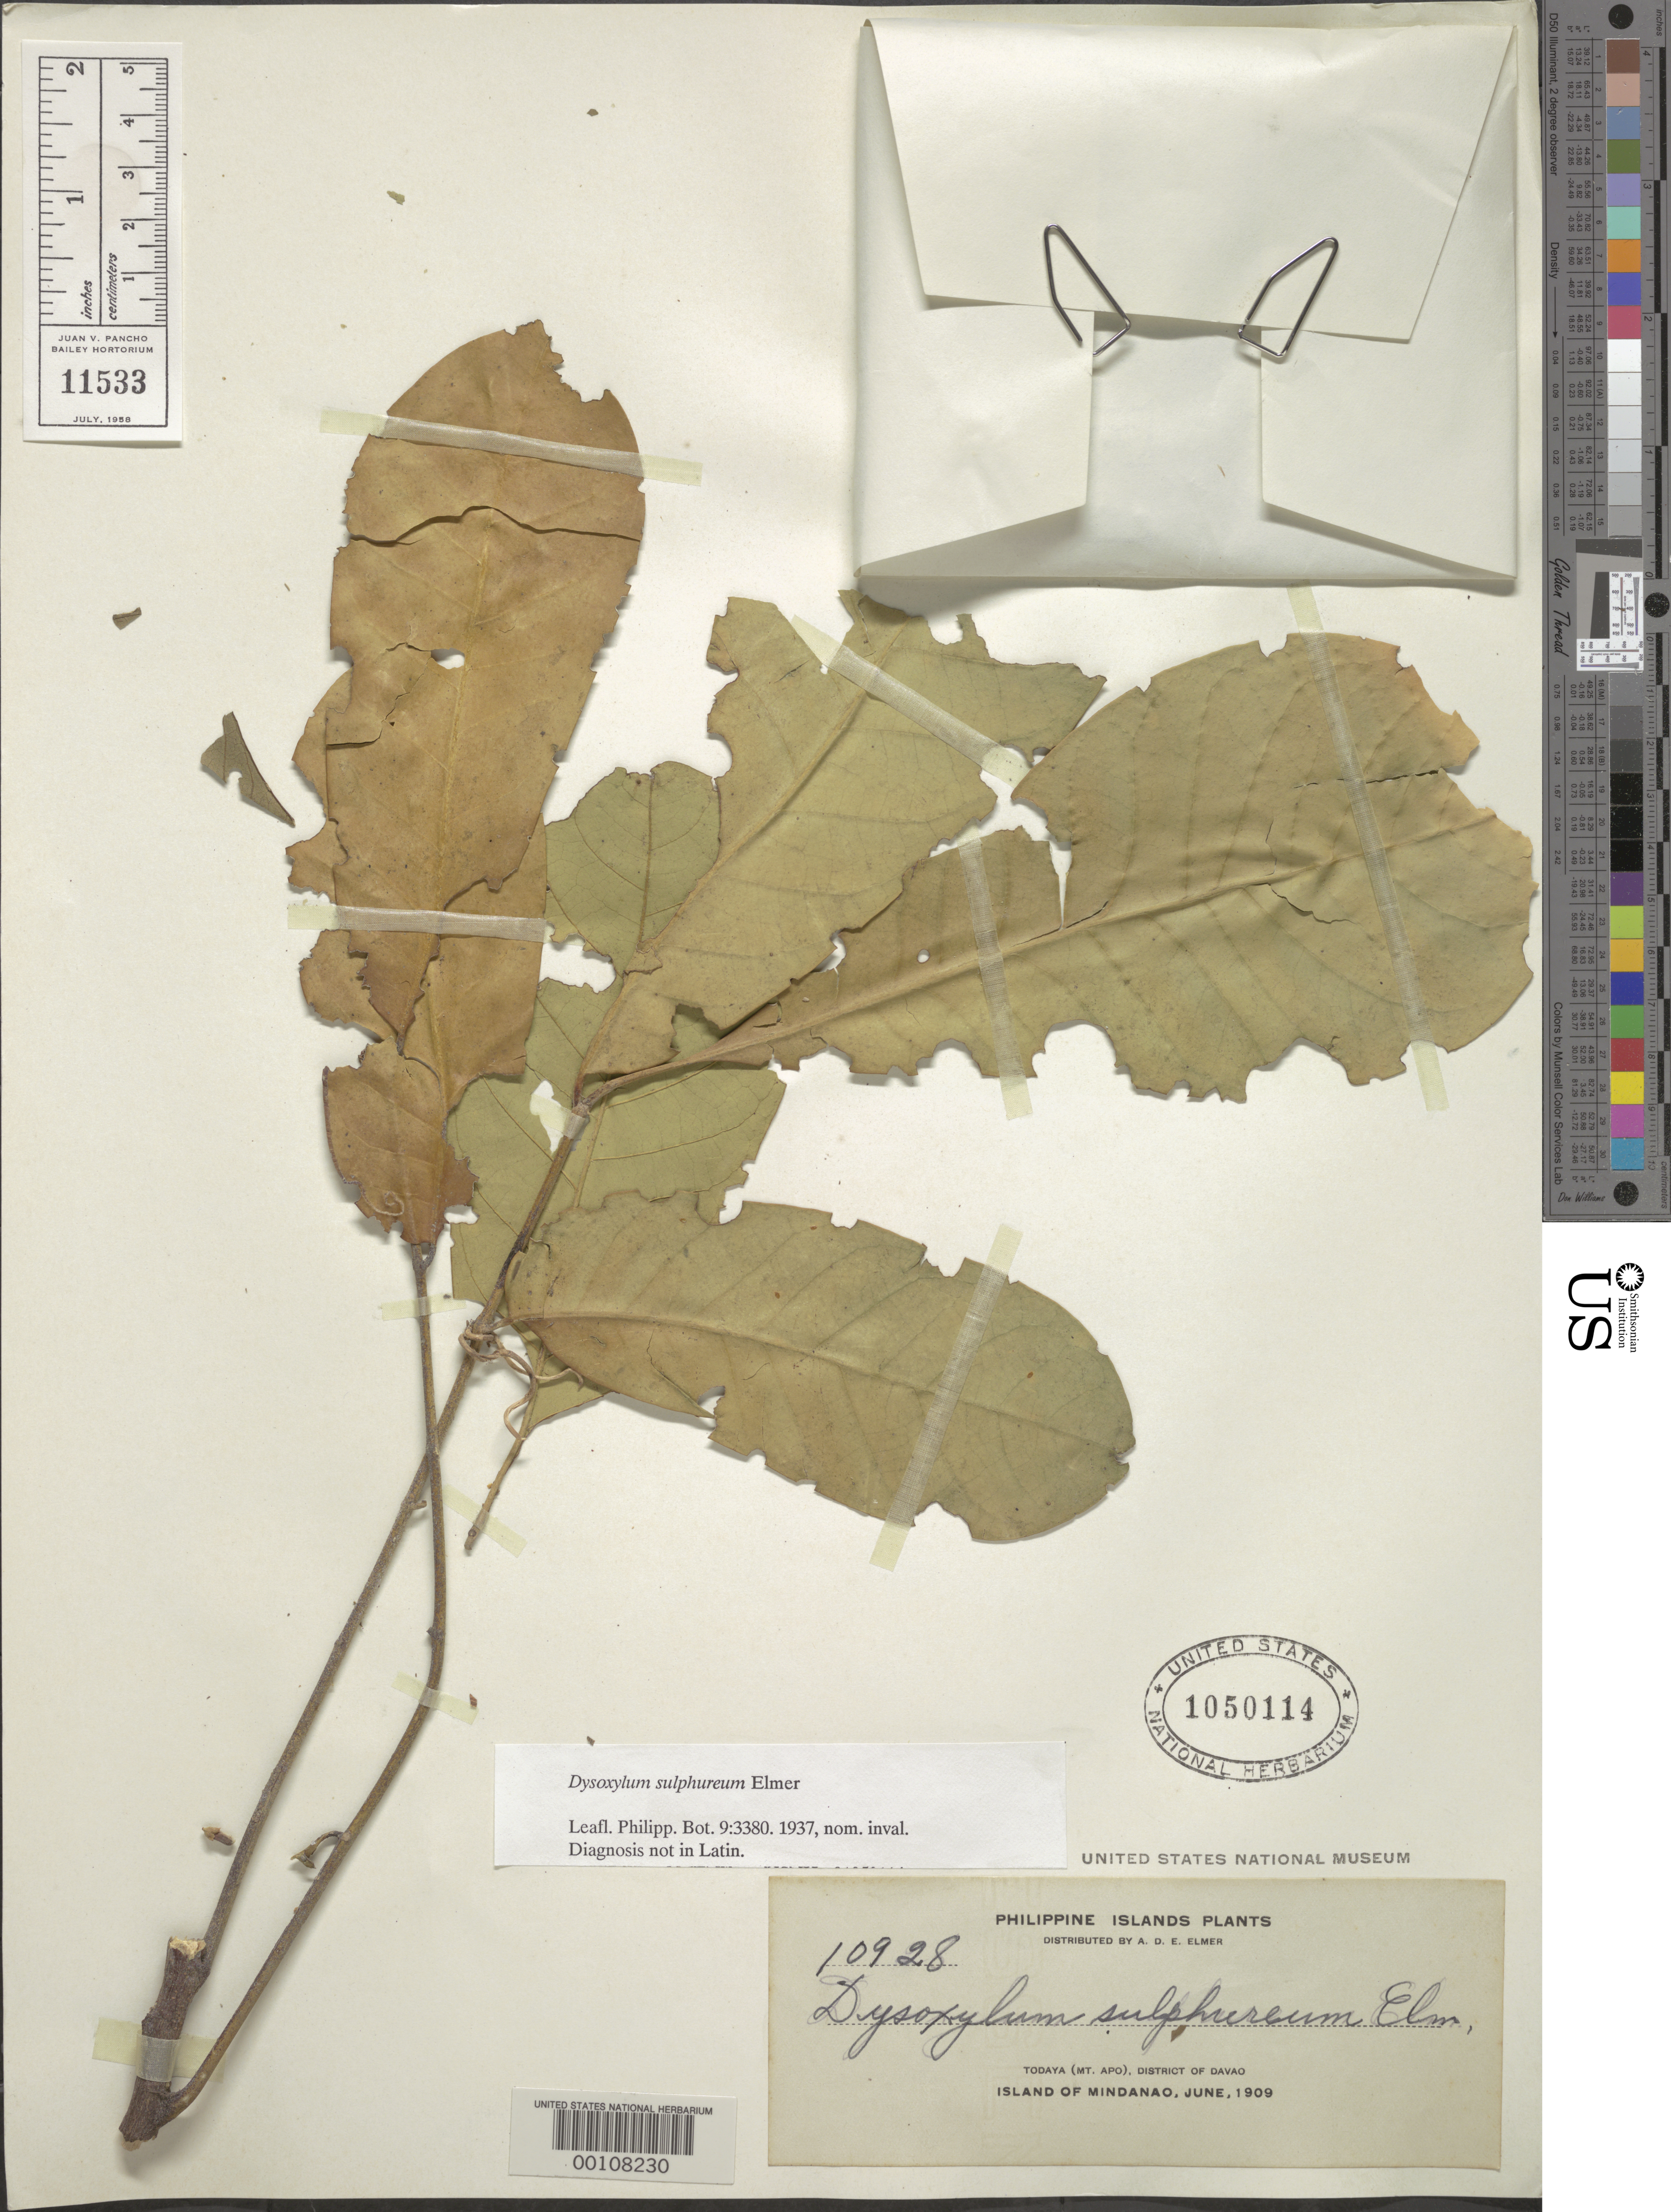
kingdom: Plantae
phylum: Tracheophyta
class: Magnoliopsida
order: Sapindales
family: Meliaceae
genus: Epicharis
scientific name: Epicharis cumingiana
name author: (C. DC.) Harms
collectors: A. D. E. Elmer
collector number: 10928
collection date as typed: Jun 1909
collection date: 1909-06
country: Philippines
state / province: Davao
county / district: Davao del Sur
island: Mindanao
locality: Todaya, along baracatan creek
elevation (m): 46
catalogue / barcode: US 1050114